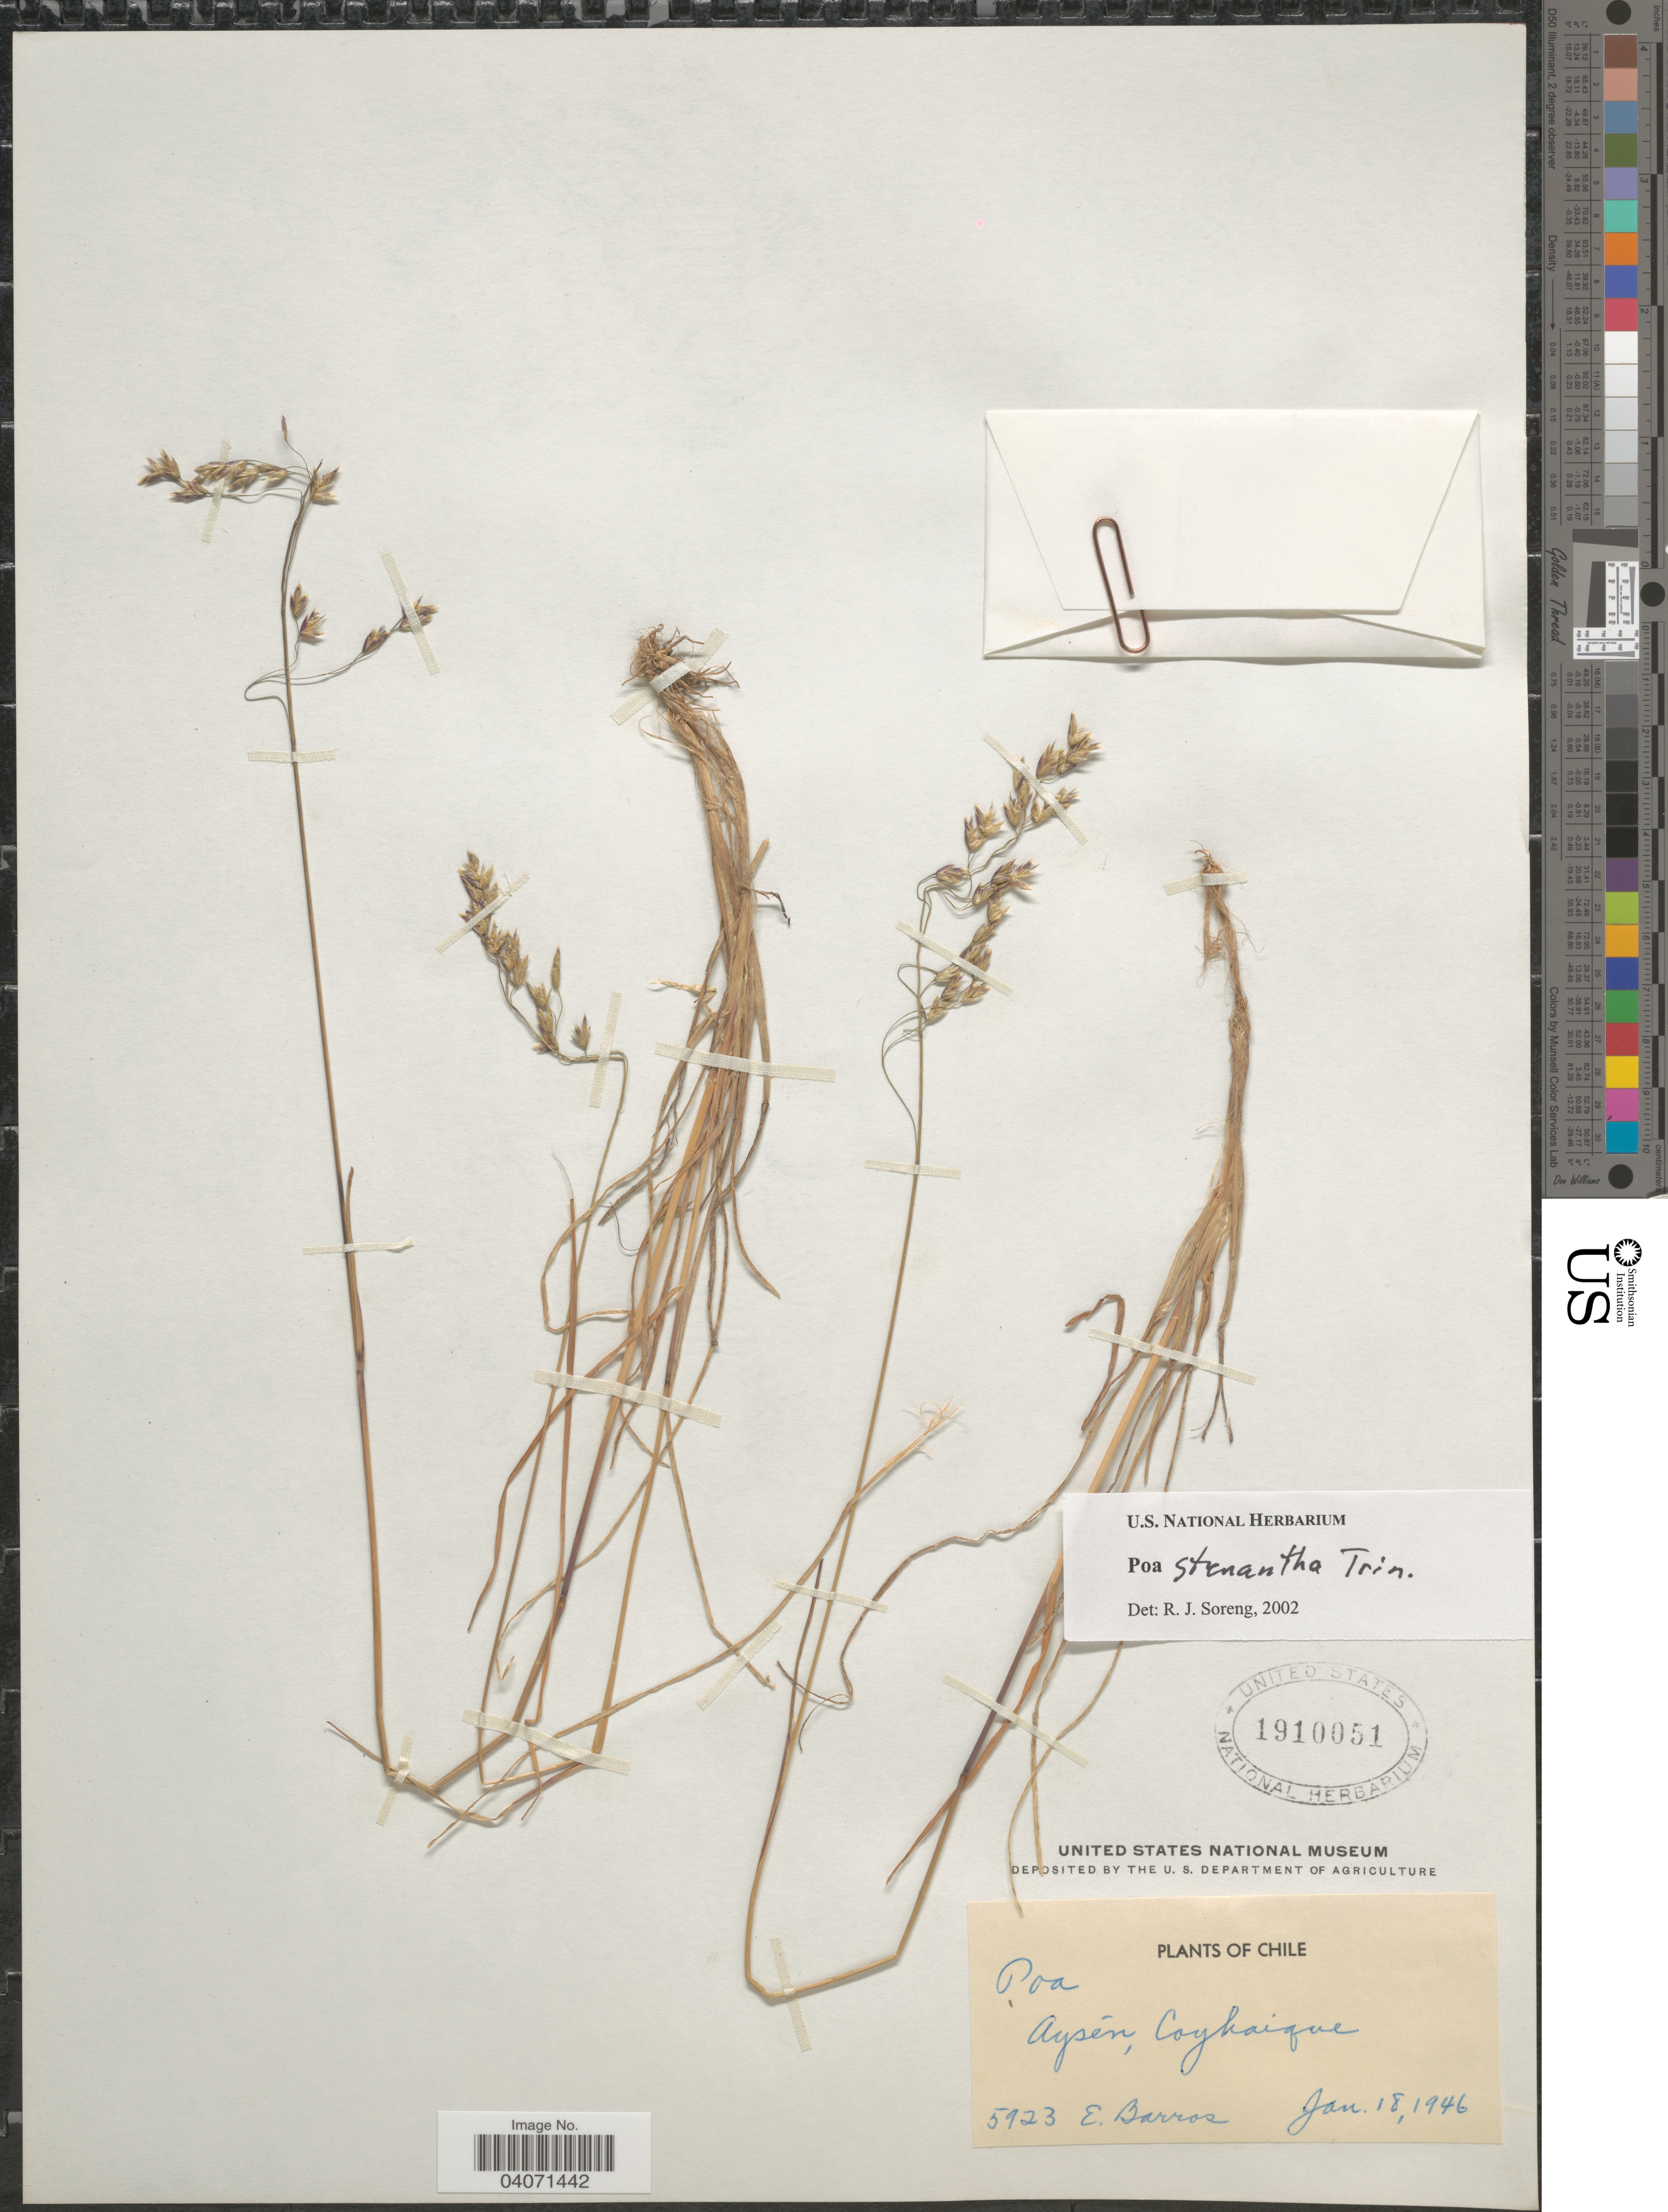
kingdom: Plantae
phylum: Tracheophyta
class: Liliopsida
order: Poales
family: Poaceae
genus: Poa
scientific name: Poa stenantha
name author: Trin.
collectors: E. Barros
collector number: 5923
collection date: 1946-01-18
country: Chile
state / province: Aisén (XI)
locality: Aysen, Coyhaique.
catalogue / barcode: US 1910051